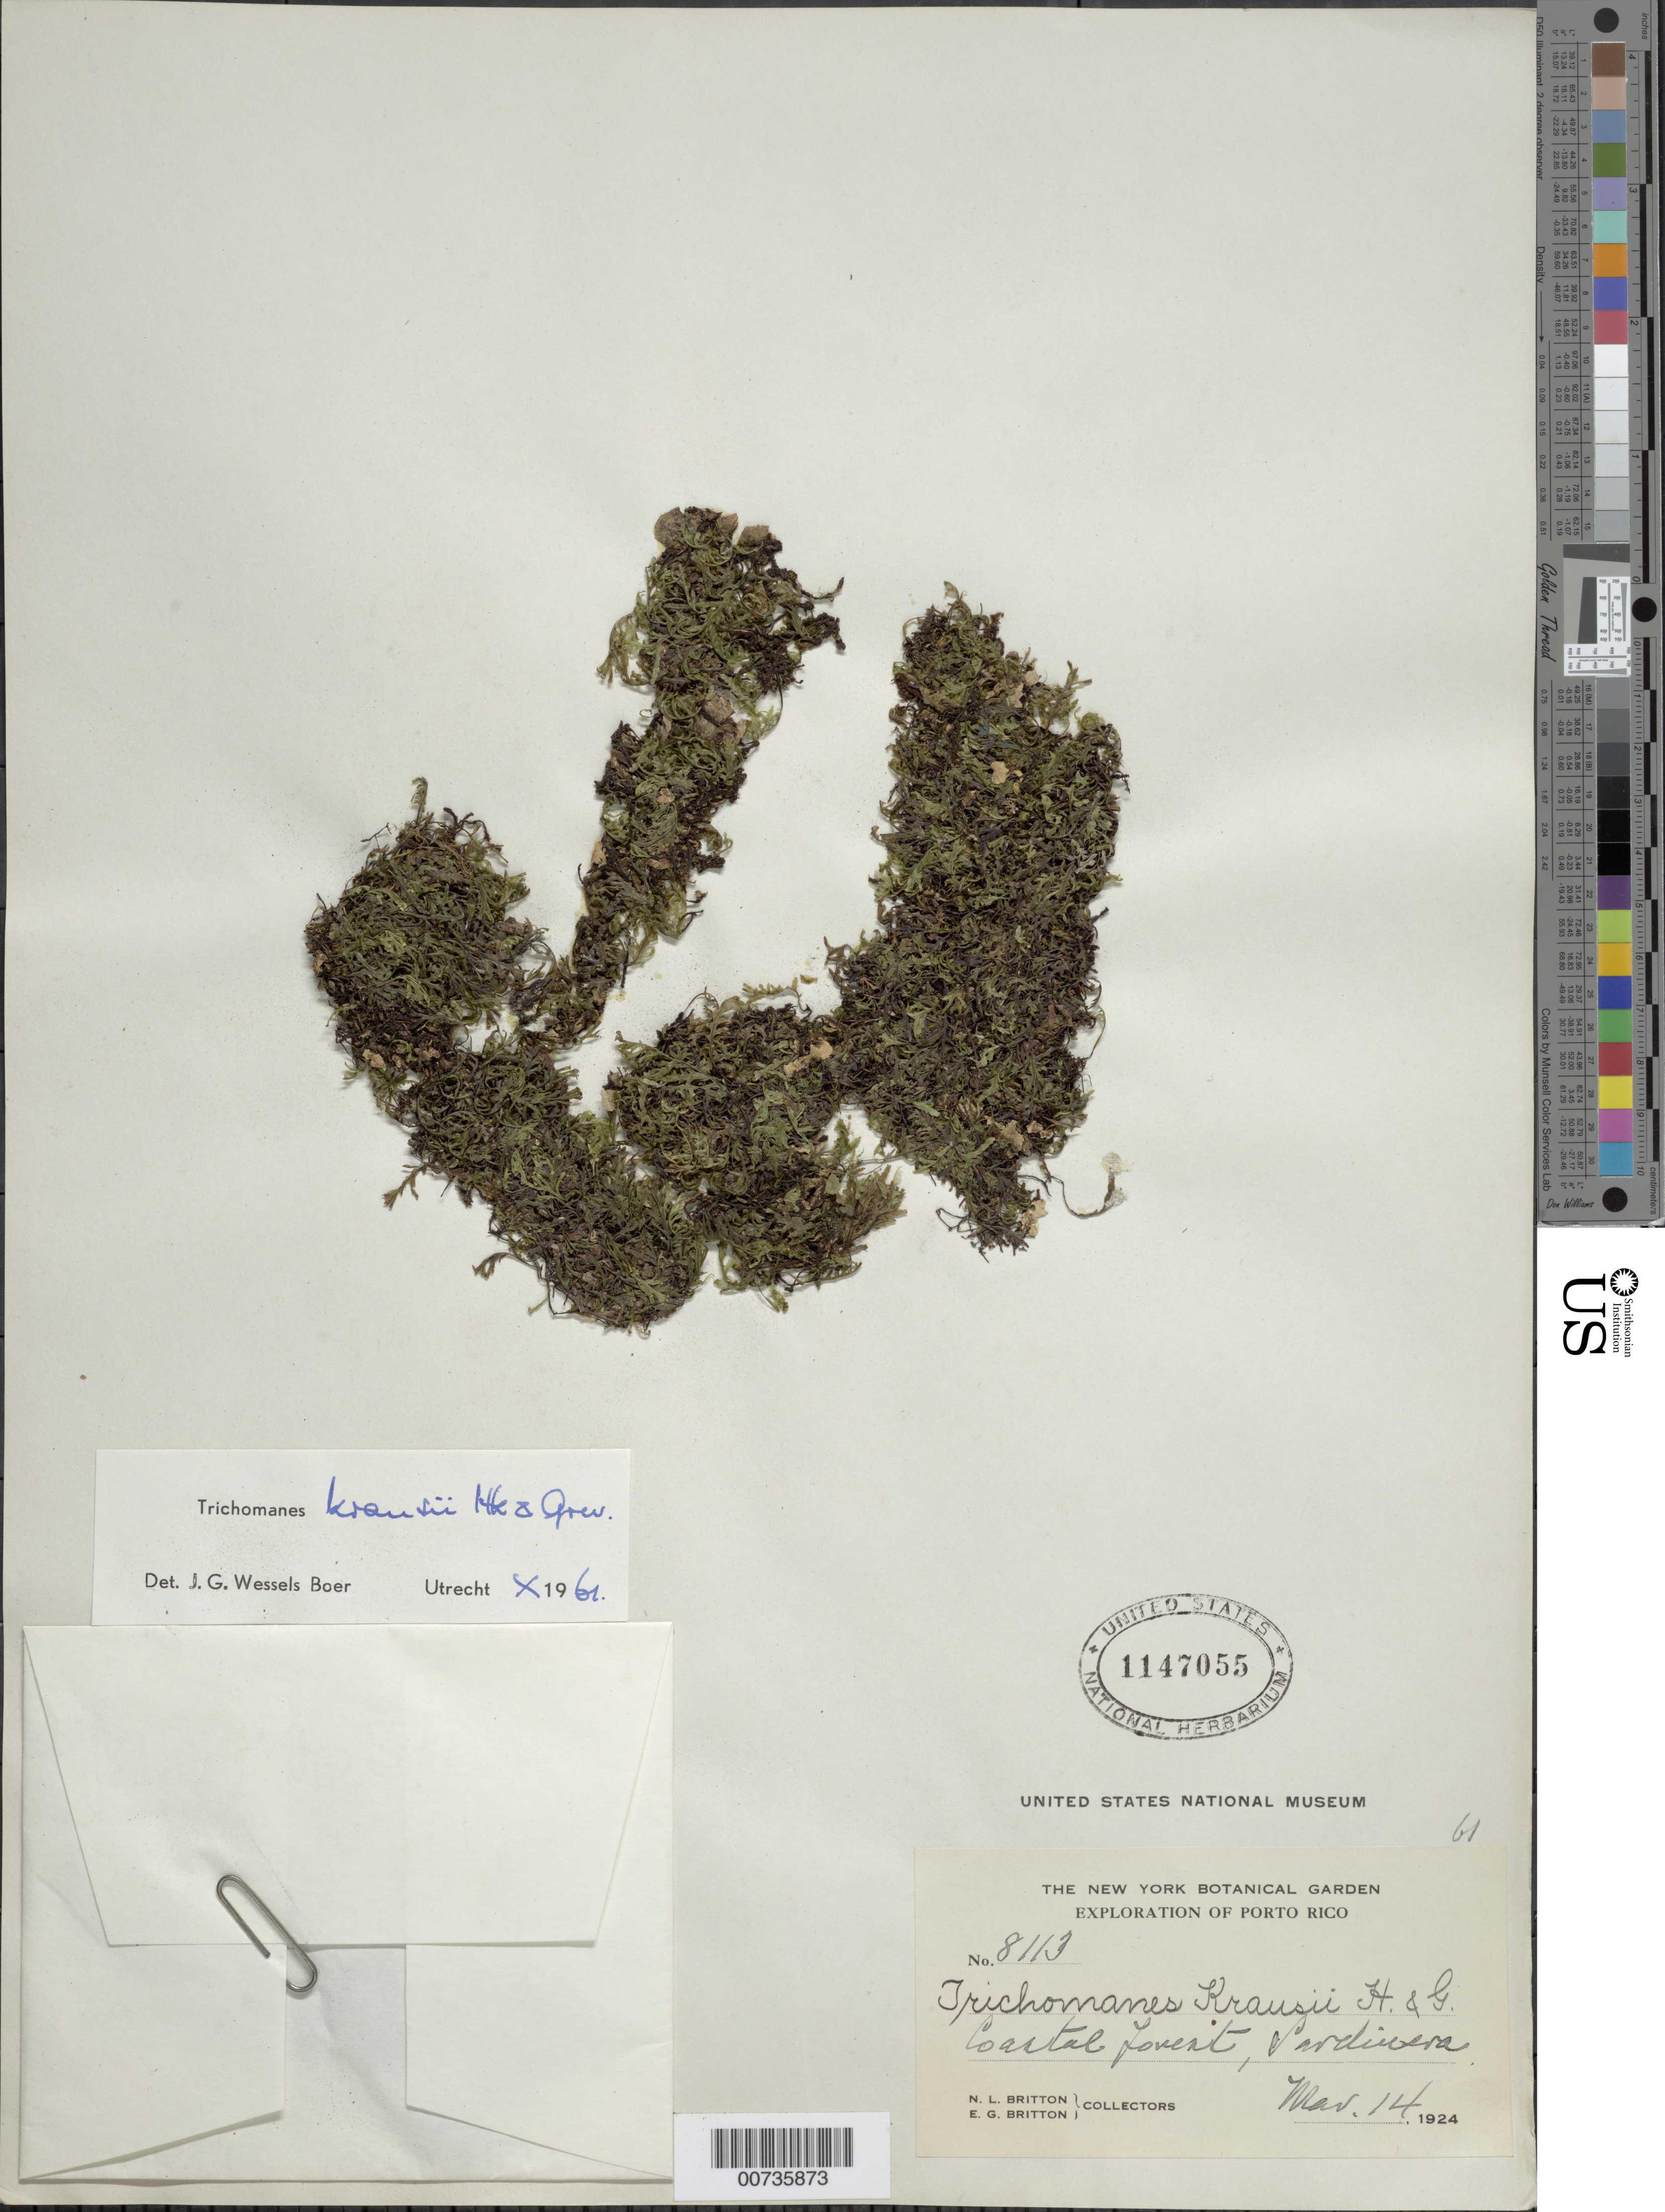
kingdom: Plantae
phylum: Tracheophyta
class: Polypodiopsida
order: Hymenophyllales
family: Hymenophyllaceae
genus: Didymoglossum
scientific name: Didymoglossum kraussii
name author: (Hook. & Grev.) C. Presl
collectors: N. Britton & E. G. Britton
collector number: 8113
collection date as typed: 14 Mar 1924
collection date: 1924-03-14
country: Puerto Rico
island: Mona I.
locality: Sardinera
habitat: Coastal forest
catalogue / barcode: US 1147055